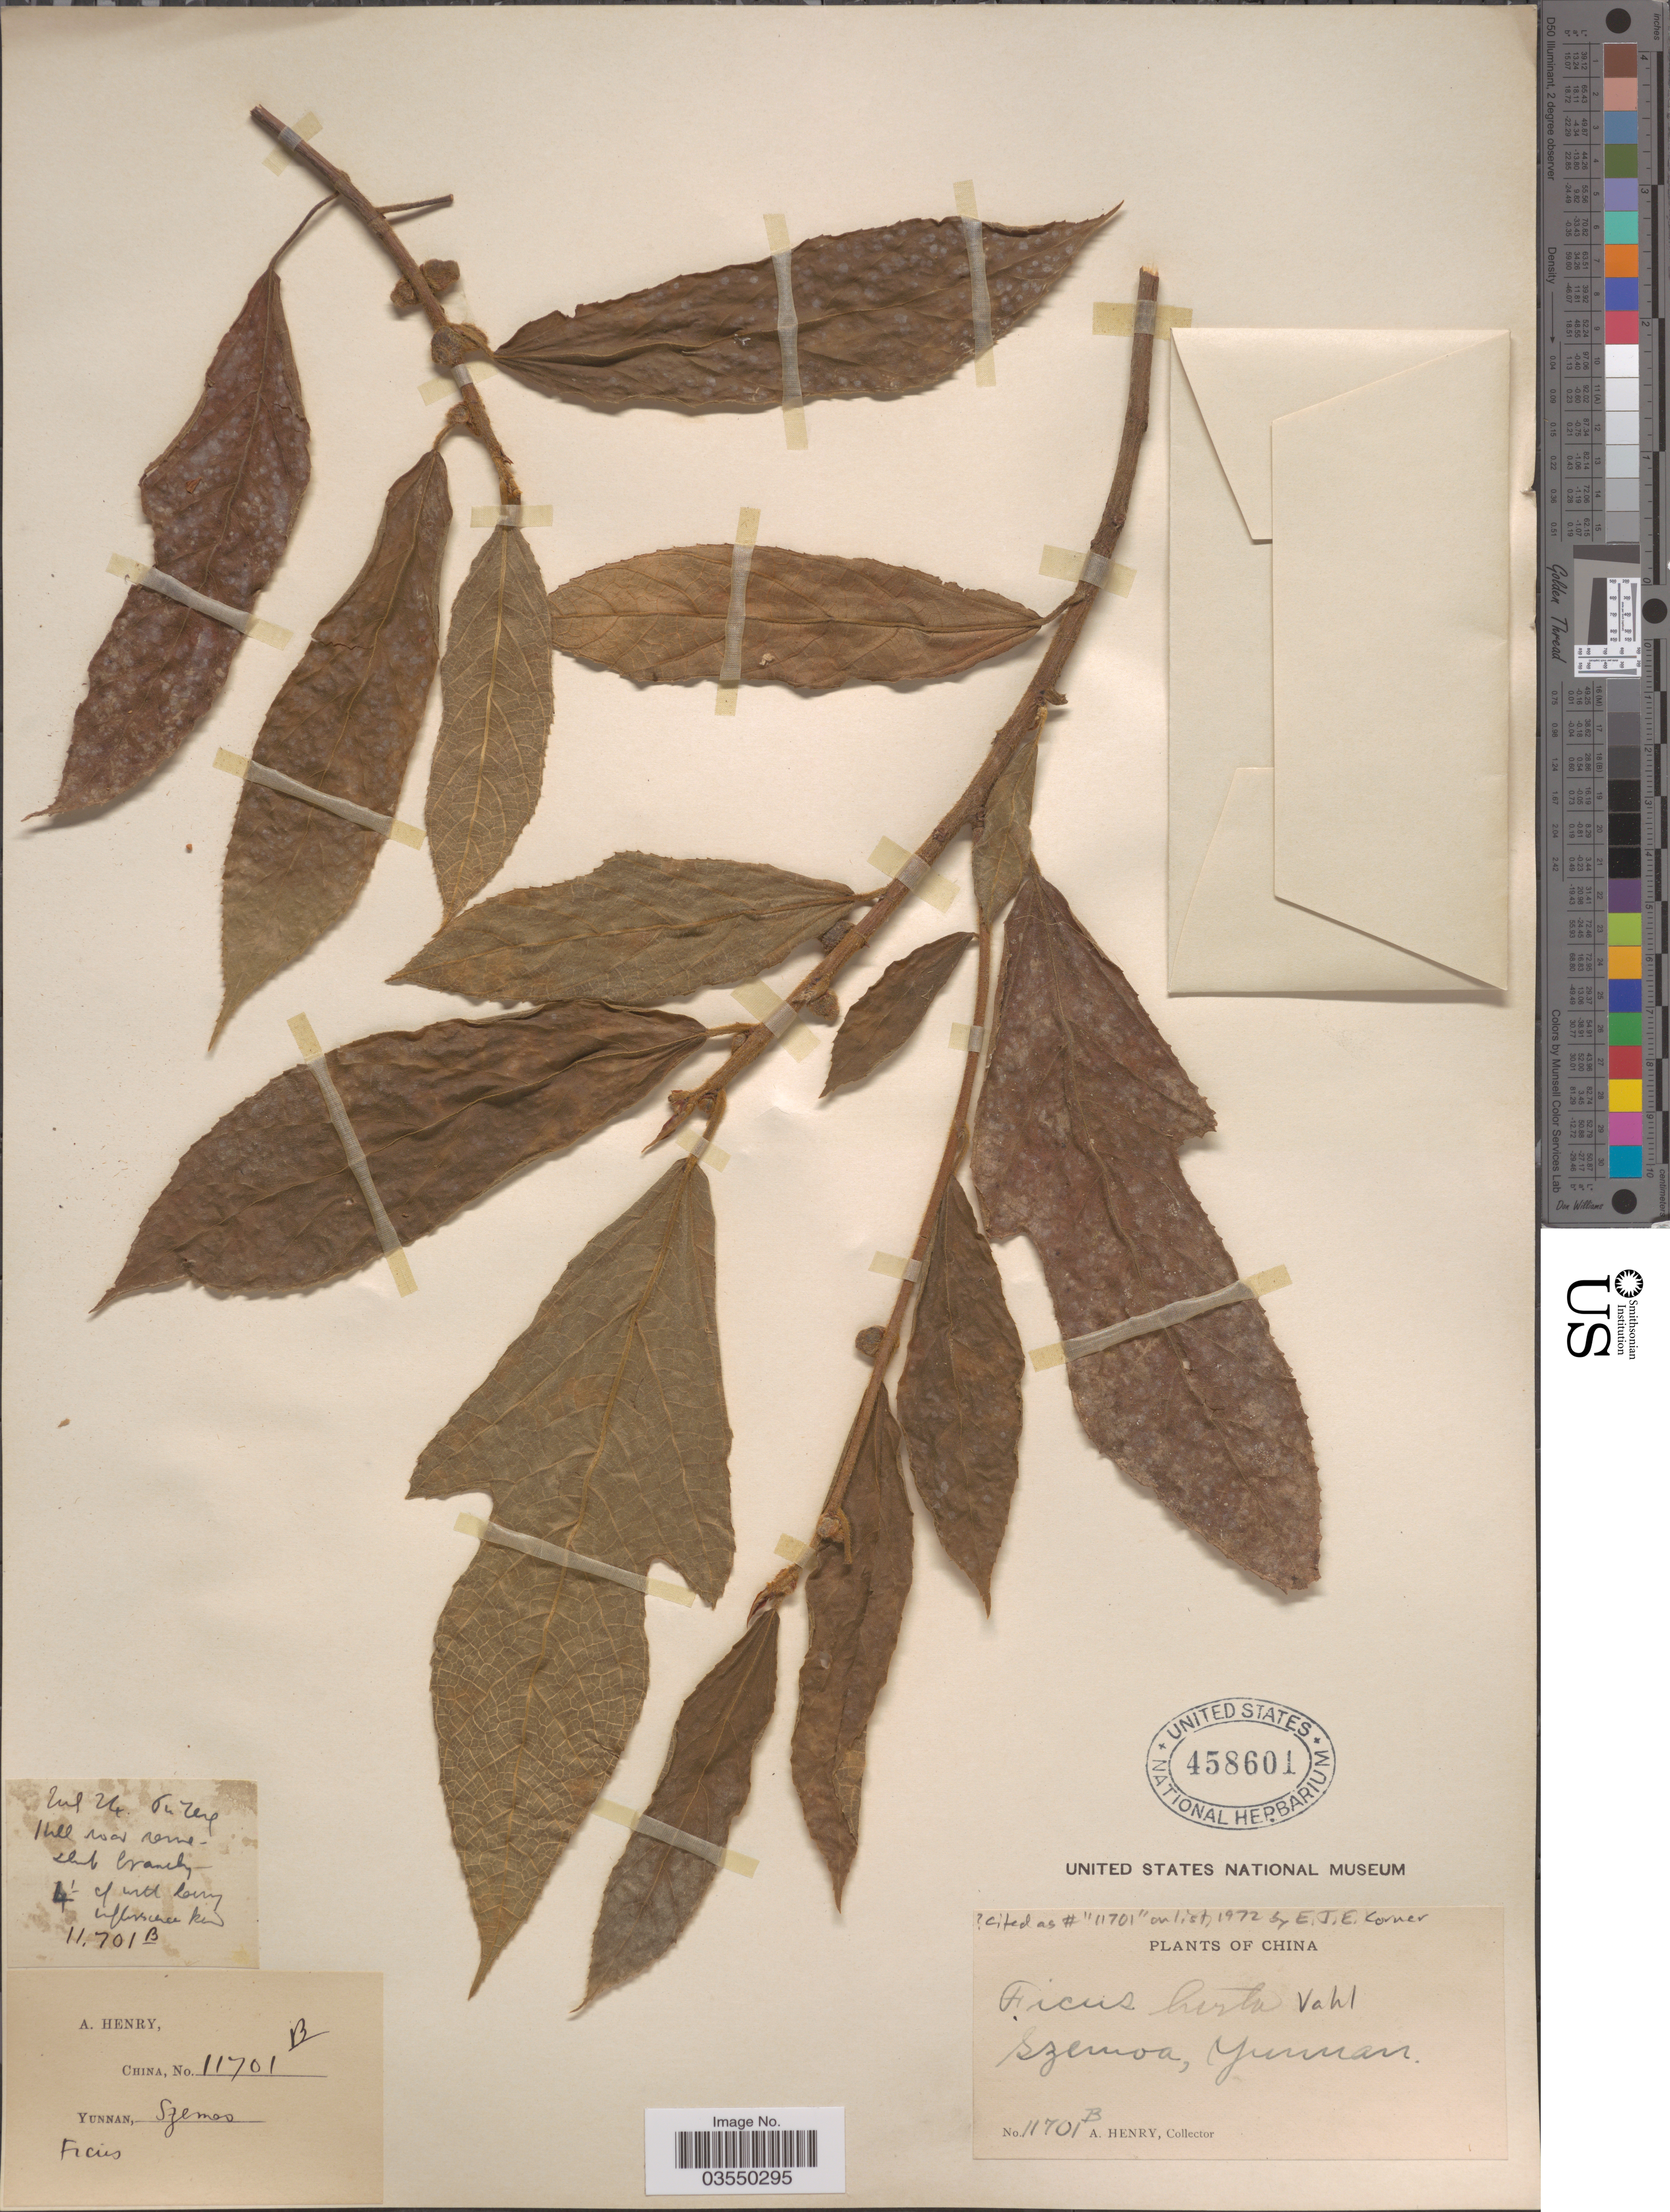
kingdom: Plantae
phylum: Tracheophyta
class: Magnoliopsida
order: Rosales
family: Moraceae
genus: Ficus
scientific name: Ficus hirta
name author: Vahl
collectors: A. Henry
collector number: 11701 B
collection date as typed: Transcribed d/m/y: /7/24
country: China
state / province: Yunnan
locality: Szemoa.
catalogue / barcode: US 458601